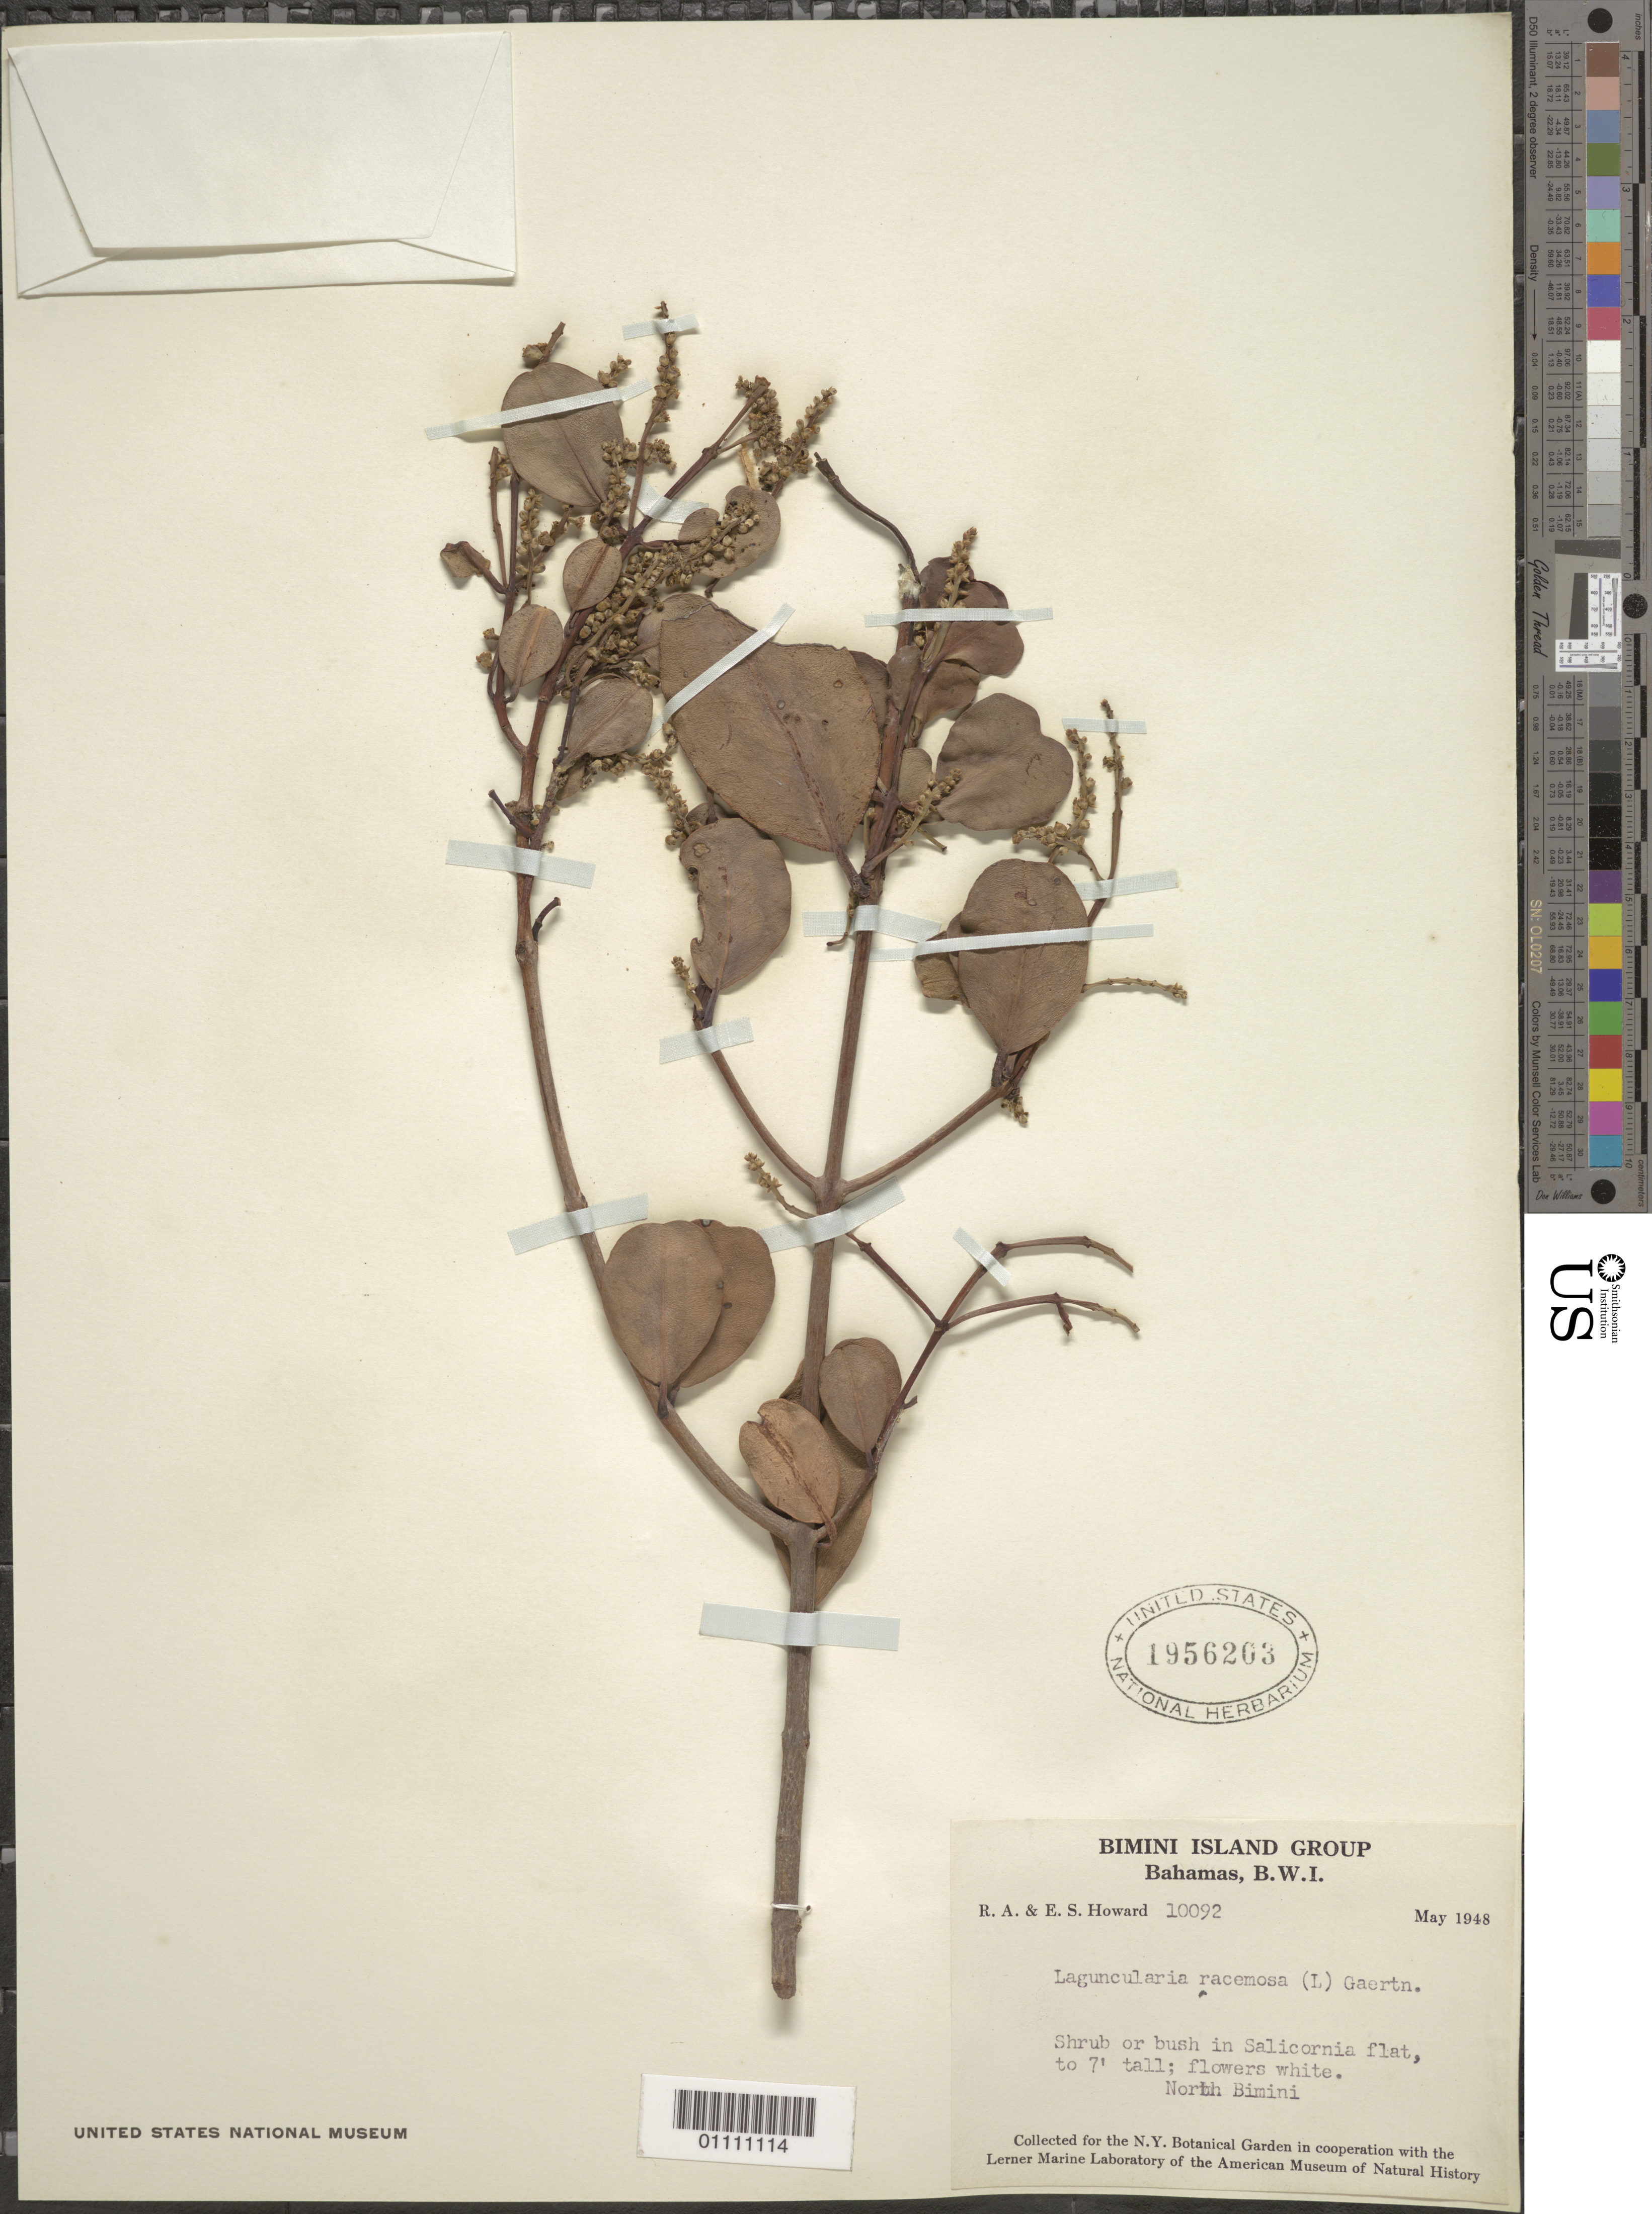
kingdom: Plantae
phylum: Tracheophyta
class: Magnoliopsida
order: Myrtales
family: Combretaceae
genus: Laguncularia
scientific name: Laguncularia racemosa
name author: (L.) C.F. Gaertn.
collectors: R. A. Howard & E. S. Howard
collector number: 10092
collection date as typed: May 1948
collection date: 1948-05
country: Bahamas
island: Bimini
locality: Salicornia. North Bimini.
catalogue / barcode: US 1956203